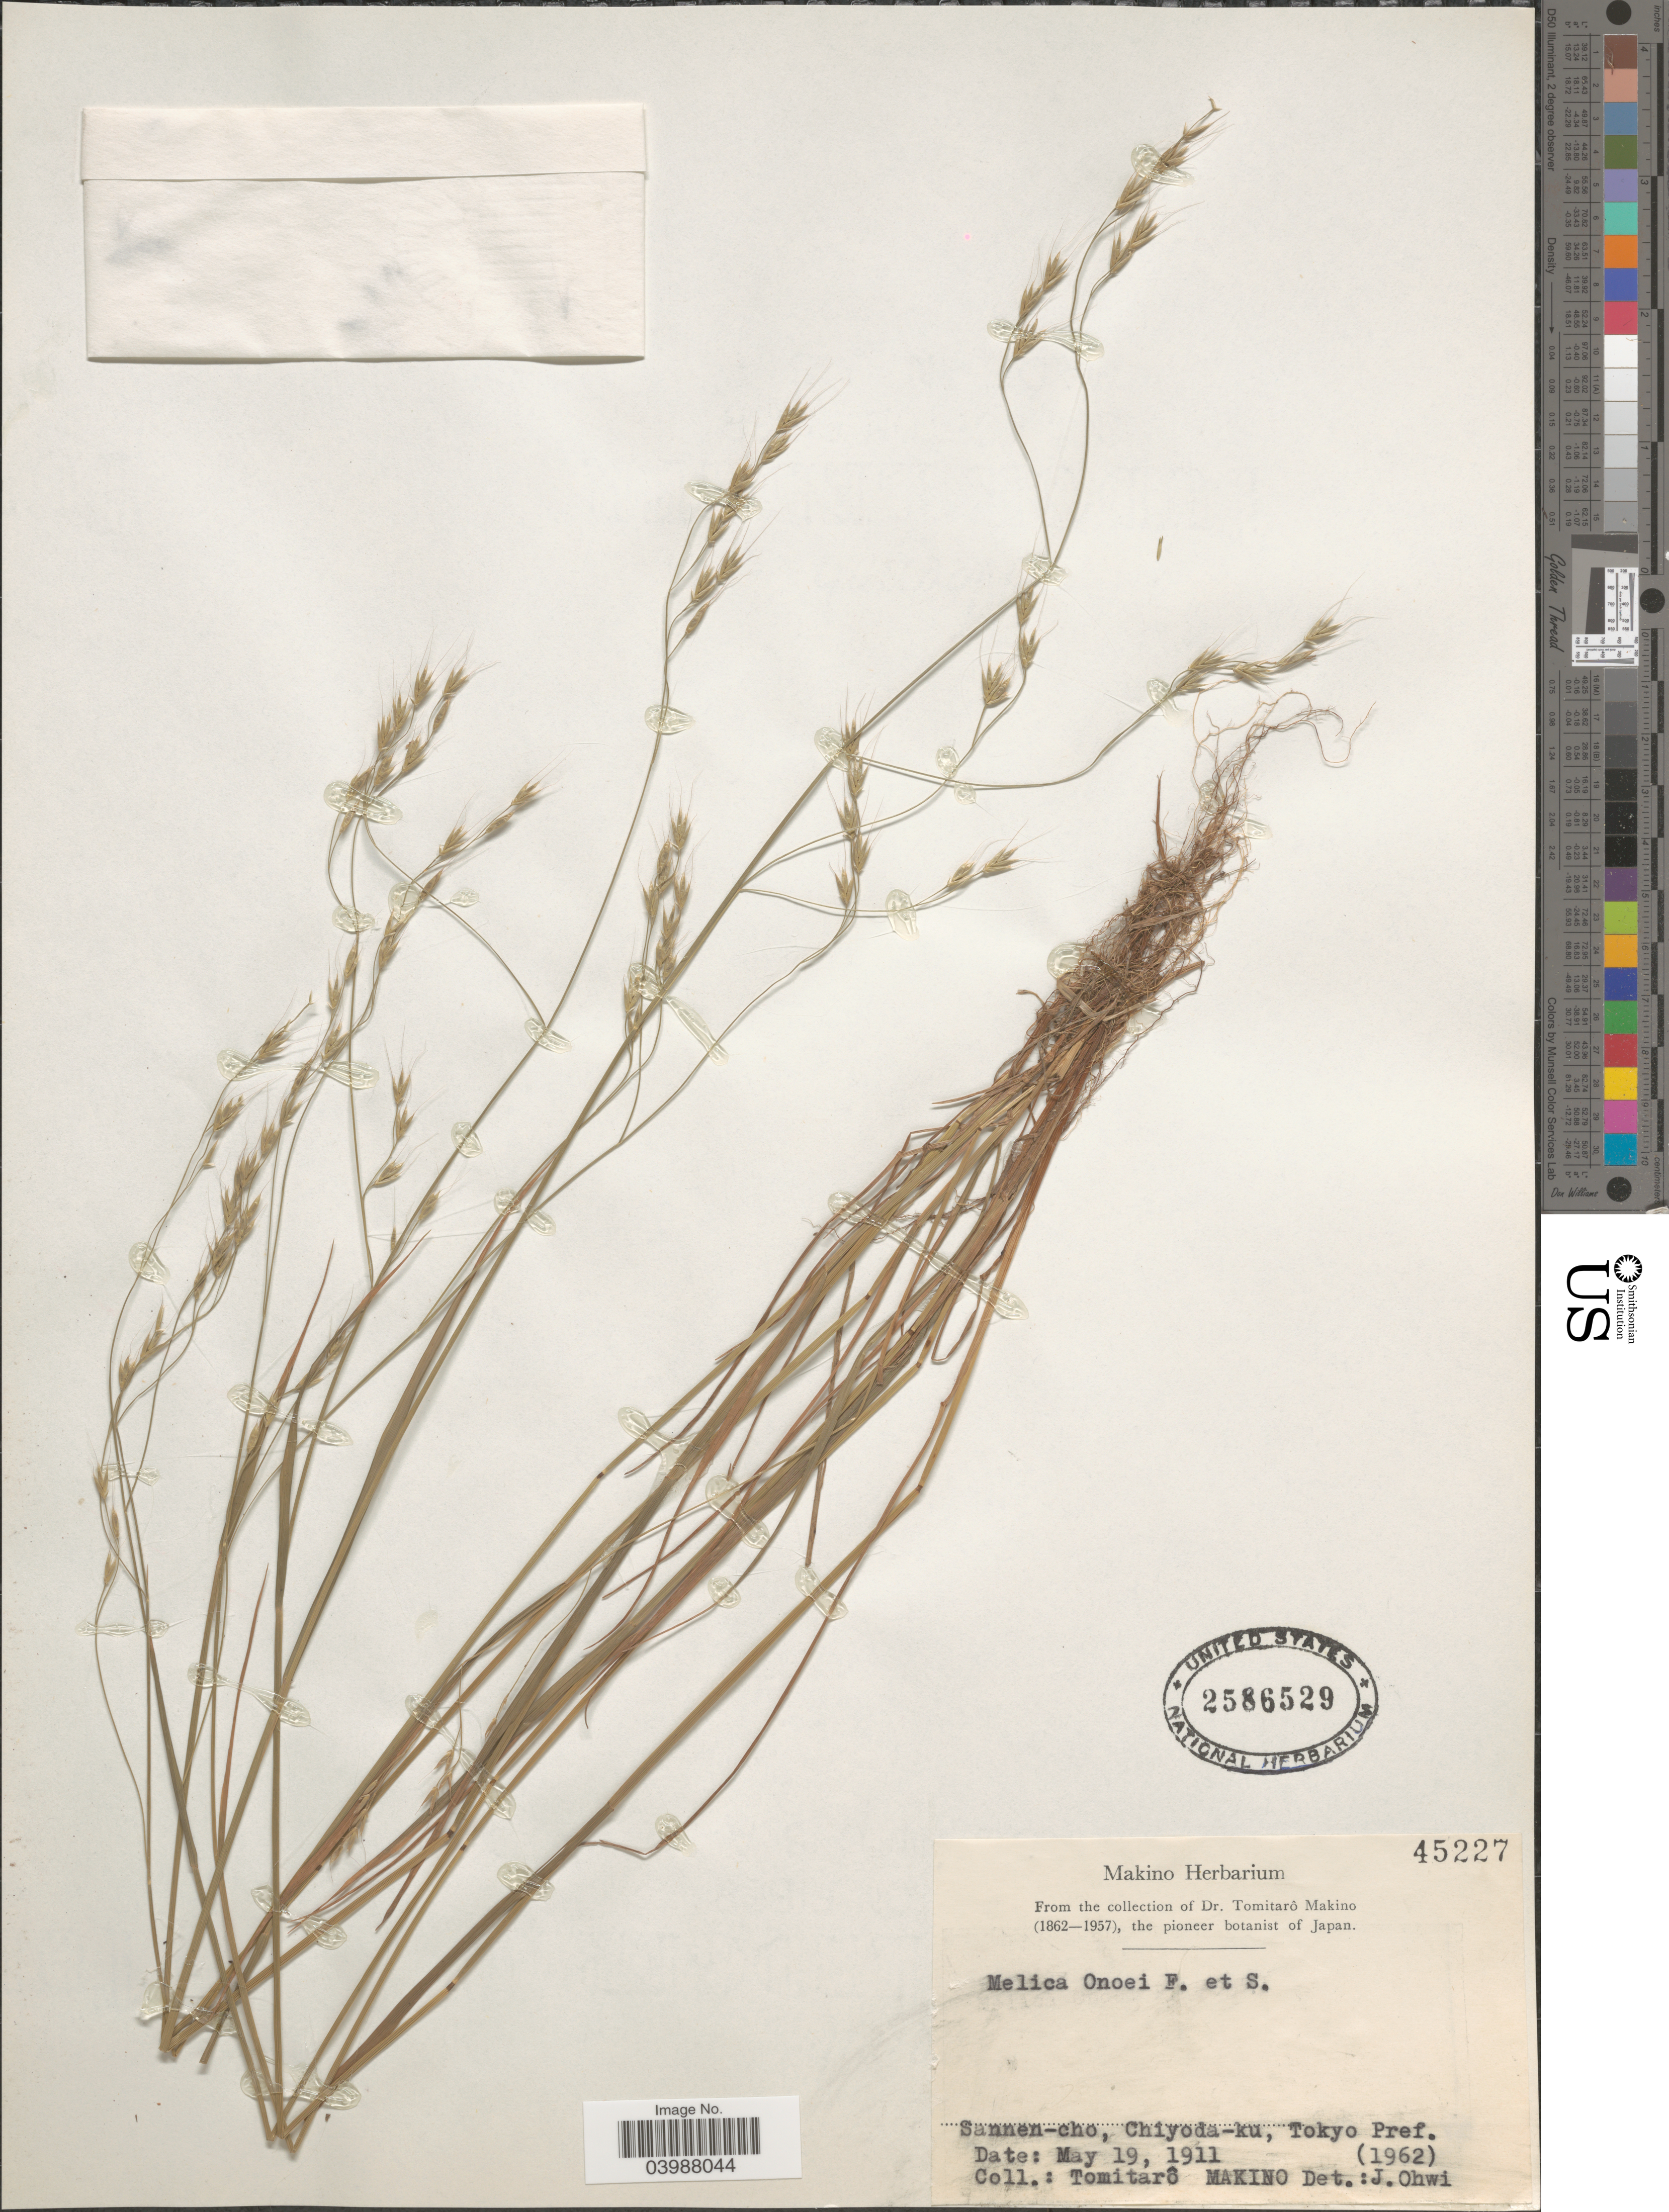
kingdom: Plantae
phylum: Tracheophyta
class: Liliopsida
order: Poales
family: Poaceae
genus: Melica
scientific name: Melica onoei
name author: Franch. & Sav.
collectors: T. Makino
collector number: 45227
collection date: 1911-05-19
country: Japan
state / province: Tokyo, Federal City of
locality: Sannen-cho, Chiyoda-ku, Tokyo Pref.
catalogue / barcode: US 2586529